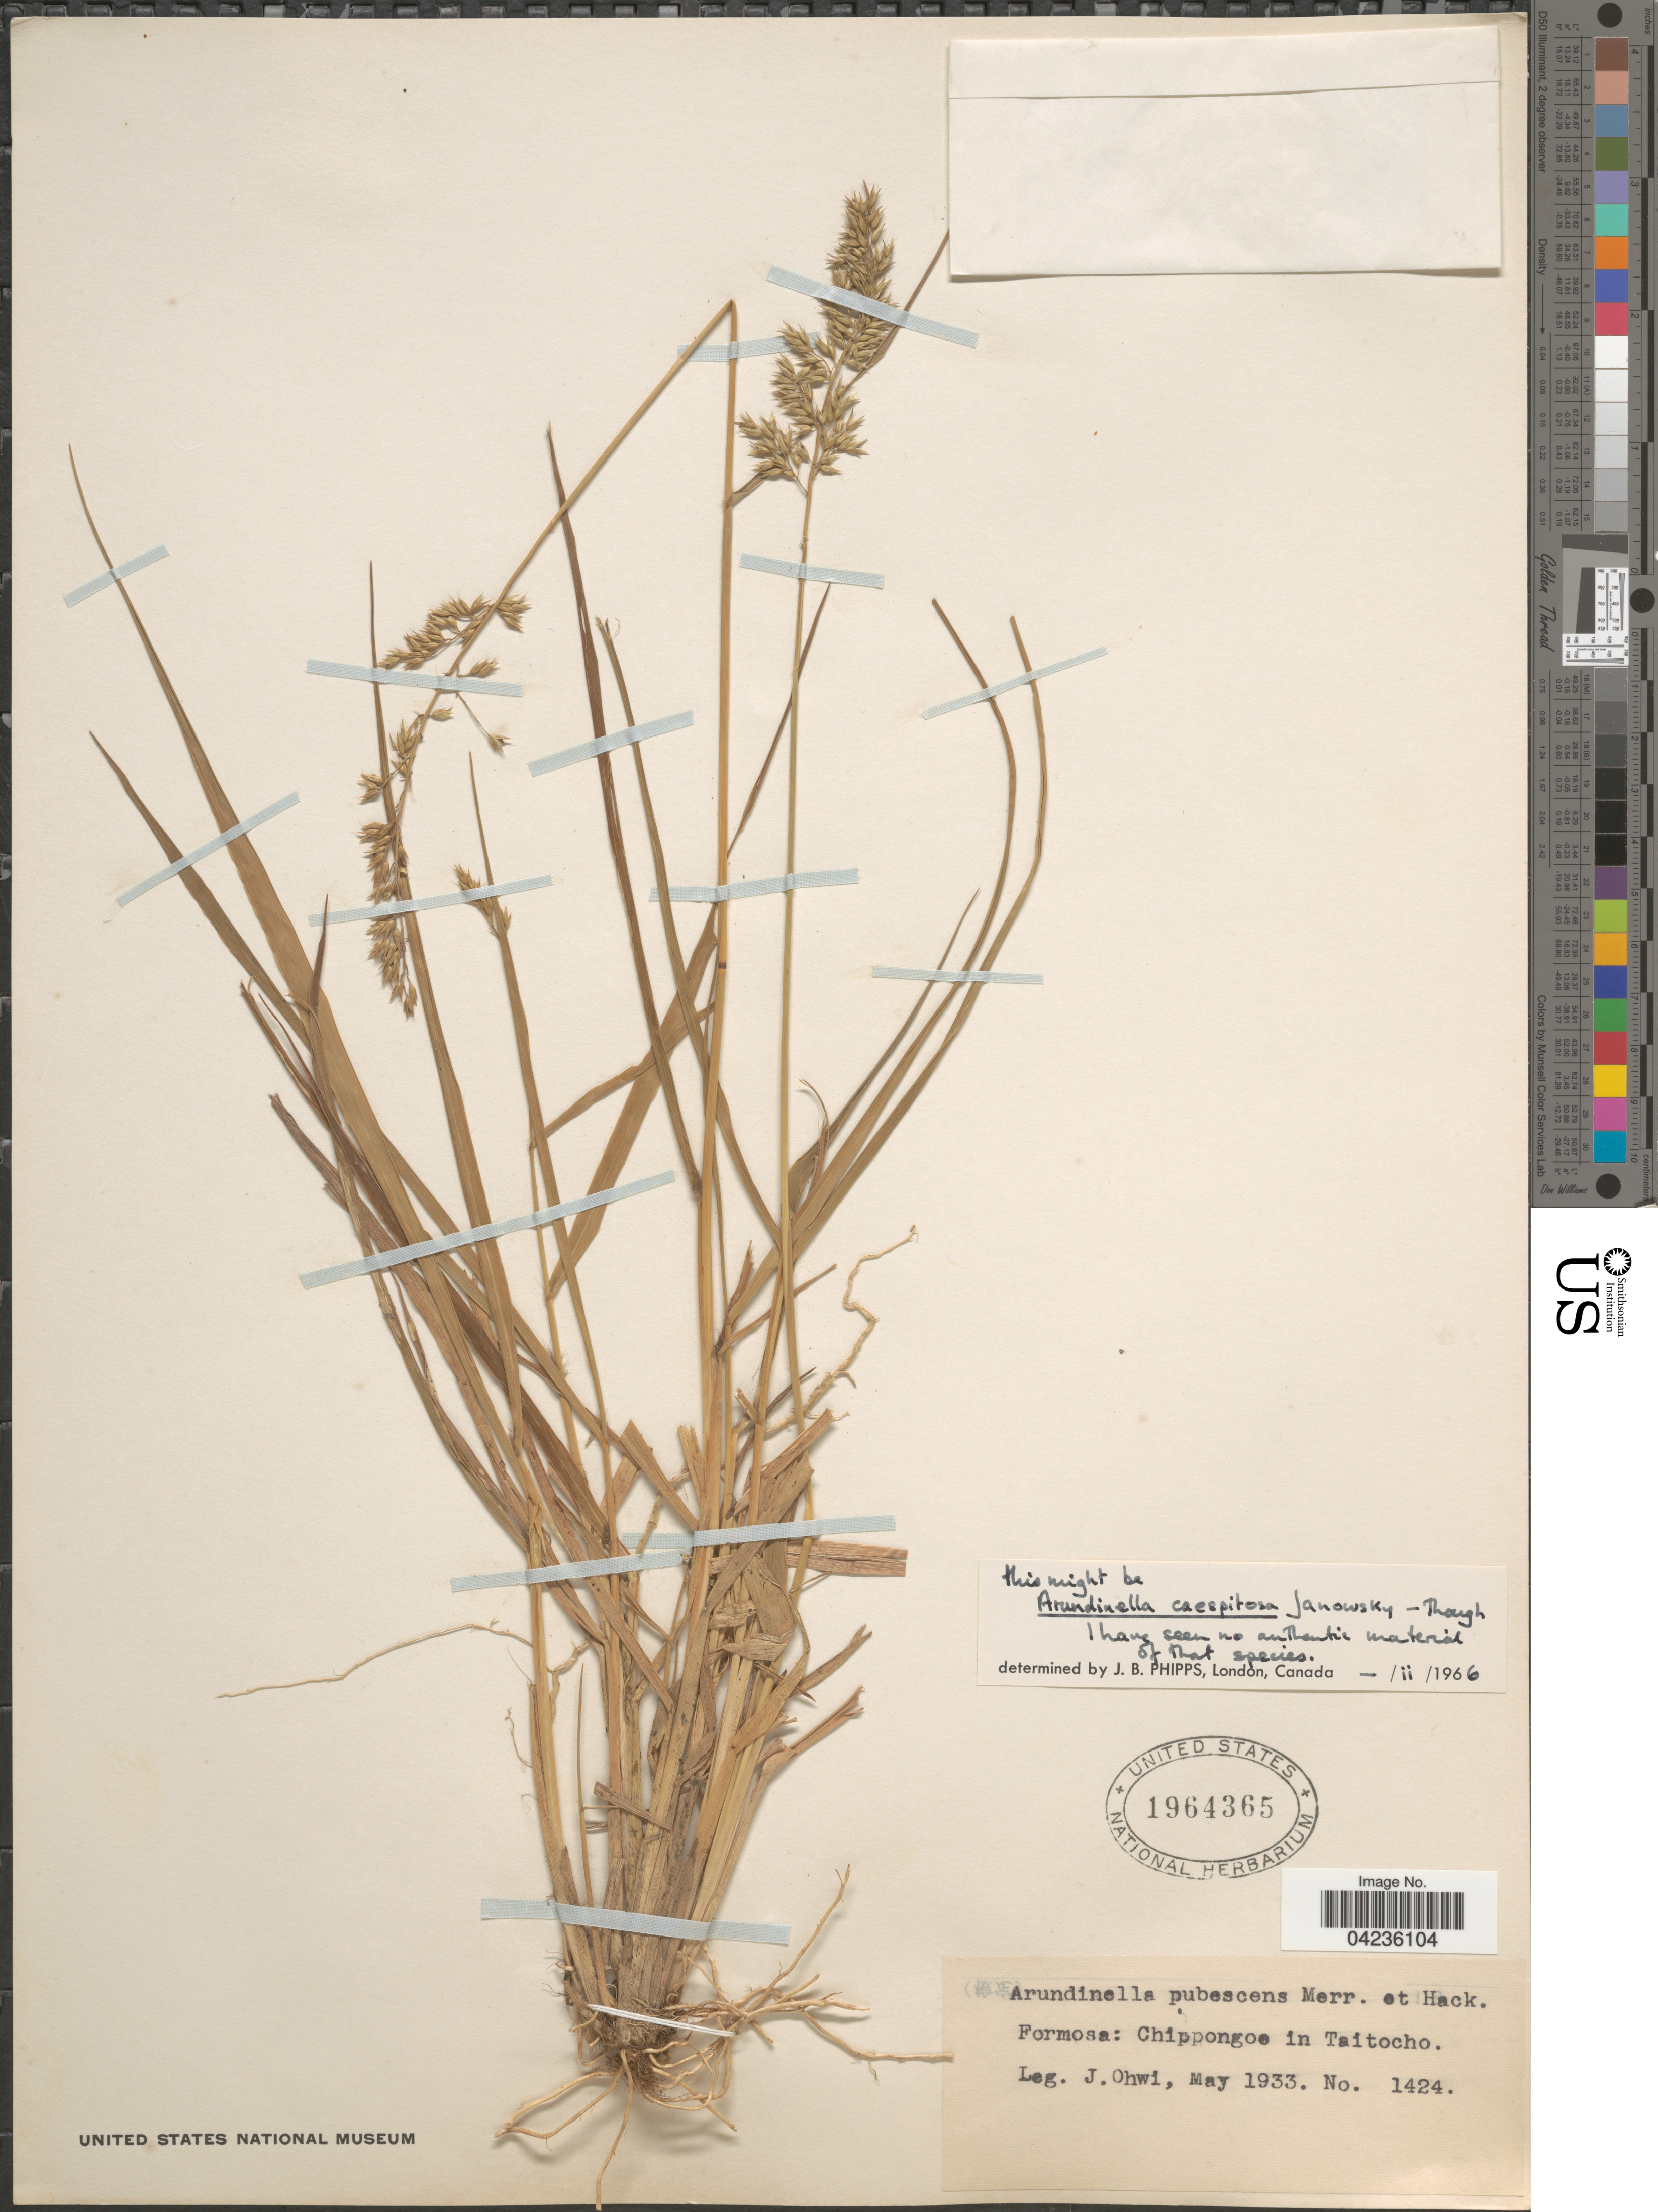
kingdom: Plantae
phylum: Tracheophyta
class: Liliopsida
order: Poales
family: Poaceae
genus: Arundinella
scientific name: Arundinella pubescens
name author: Merr. & Hack.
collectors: J. Ohwi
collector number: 1424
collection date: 1933-05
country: Taiwan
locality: Formosa: Chippongoe in Taitocho.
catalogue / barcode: US 1964365